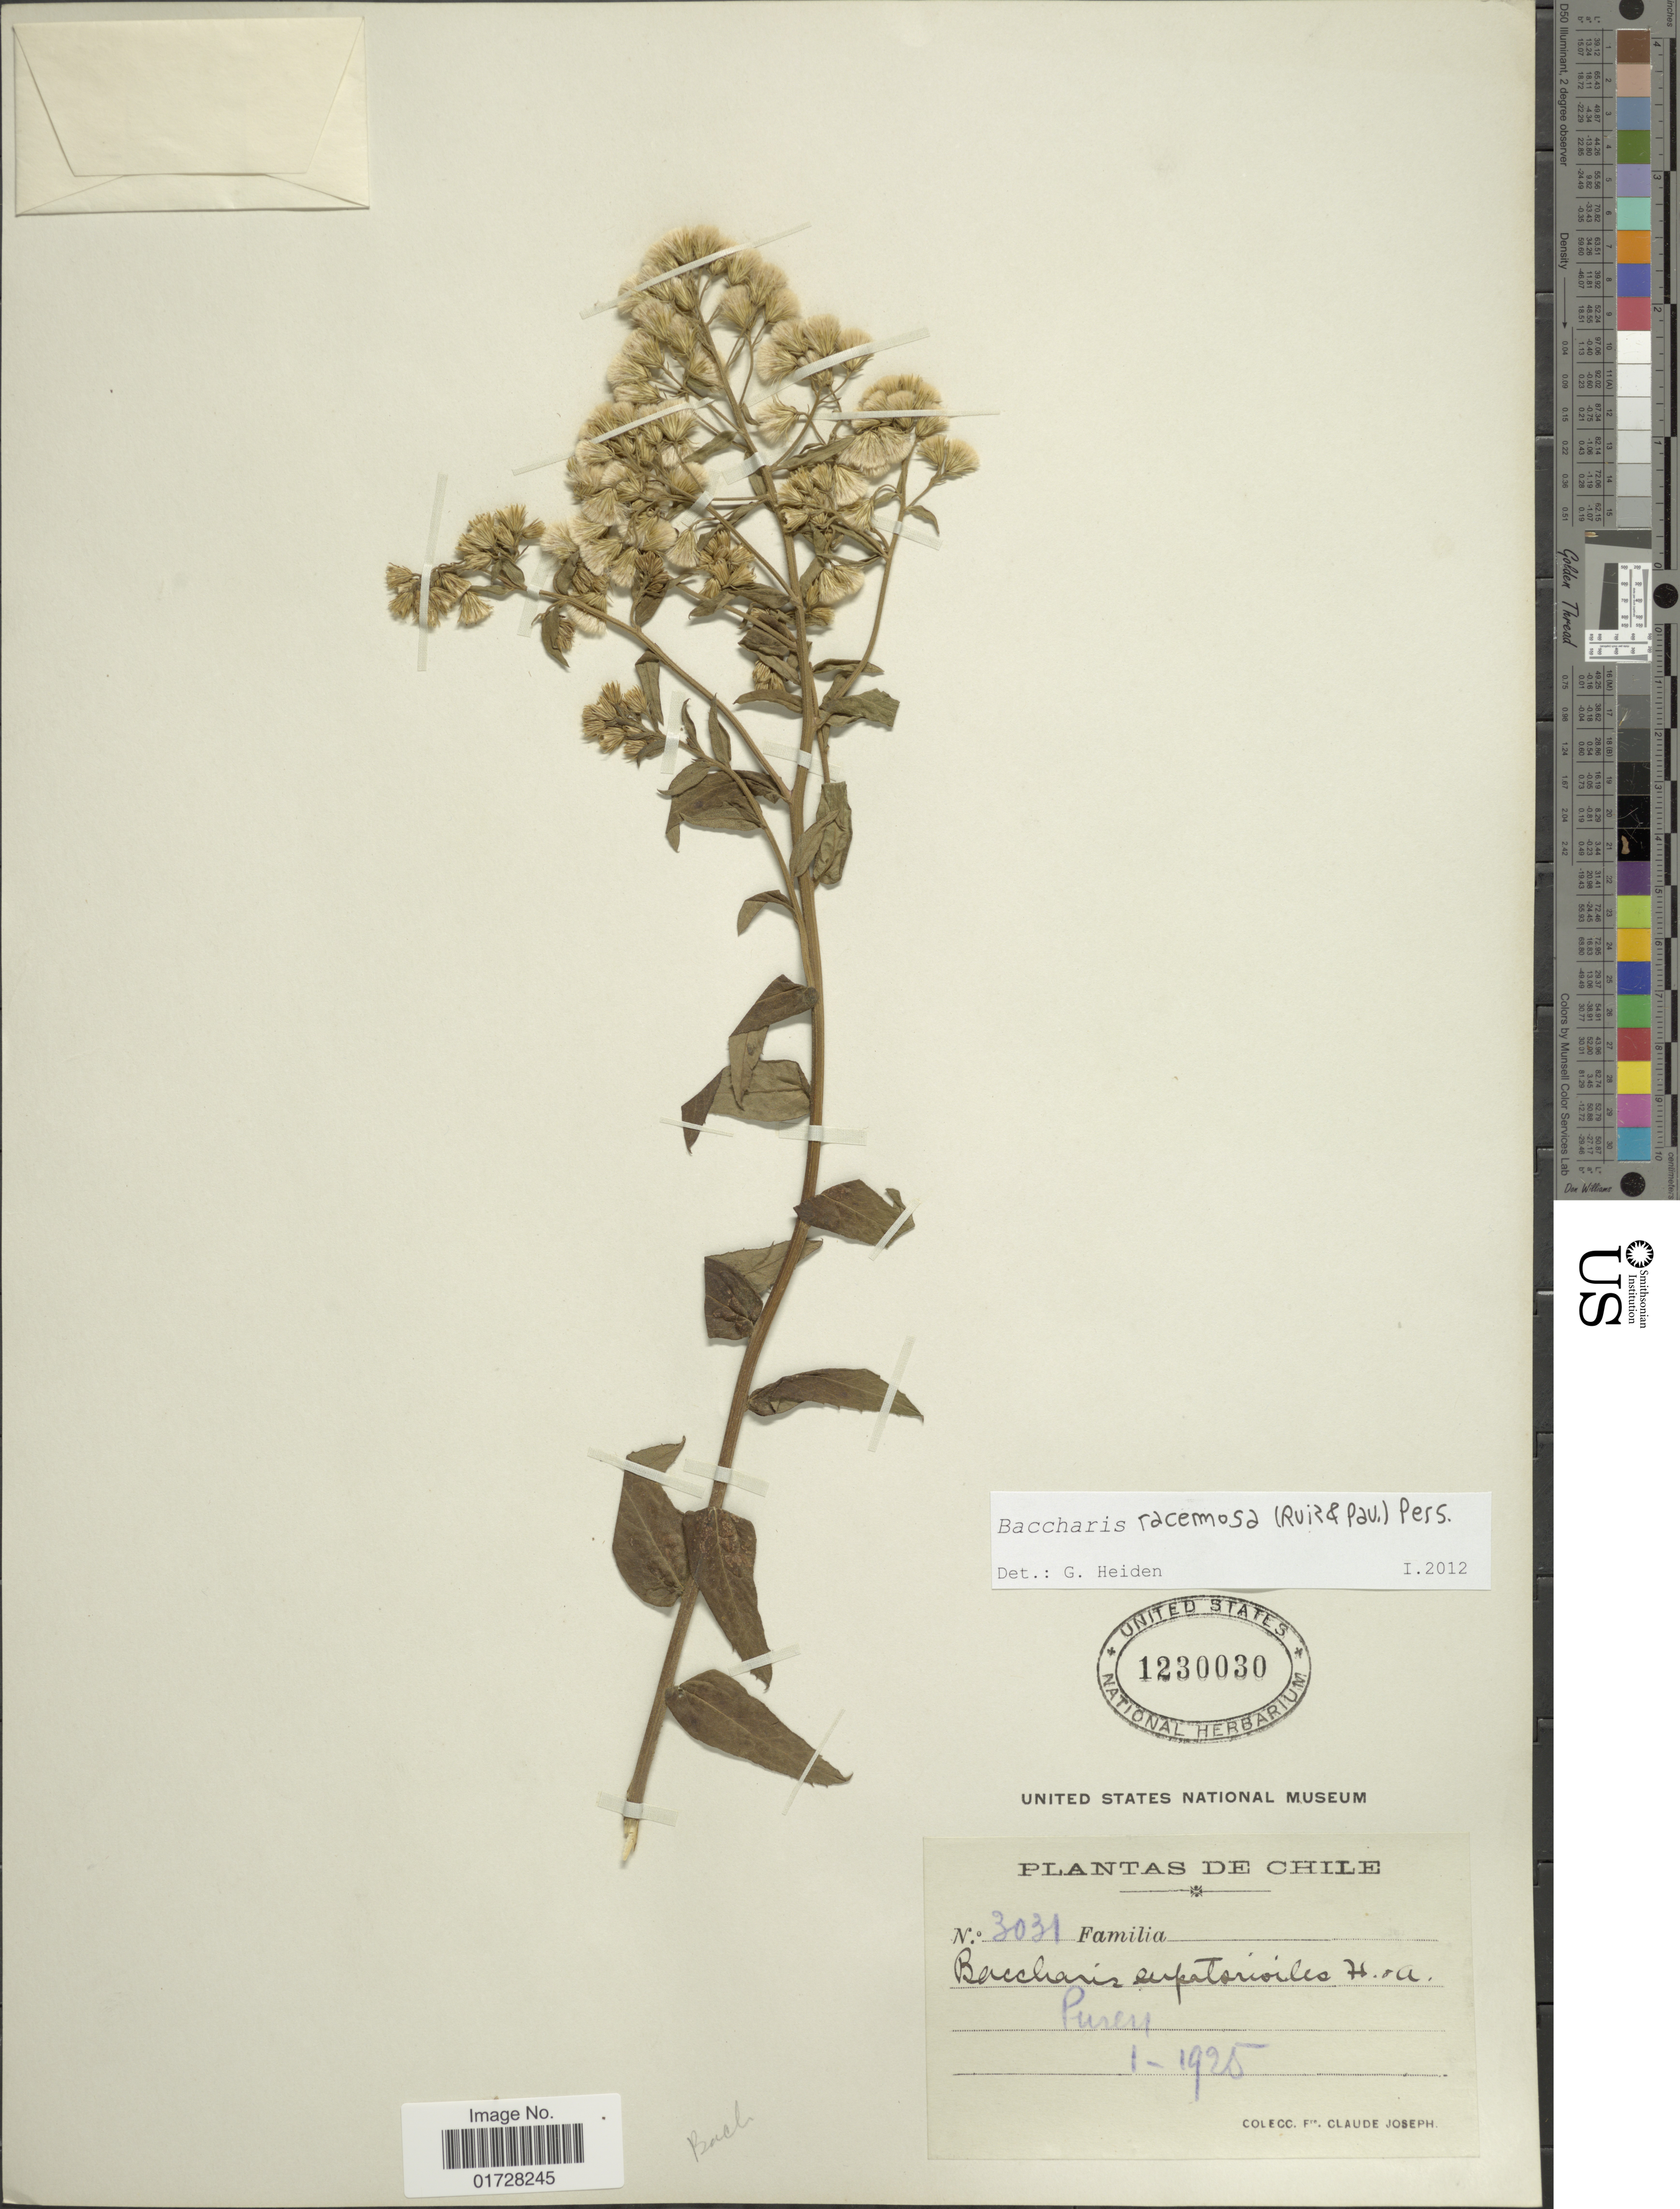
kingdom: Plantae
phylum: Tracheophyta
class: Magnoliopsida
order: Asterales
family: Asteraceae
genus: Baccharis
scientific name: Baccharis racemosa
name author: (Ruiz & Pav.) DC.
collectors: Bro. Claude-Joseph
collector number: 3031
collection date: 1925-01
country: Chile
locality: Puren.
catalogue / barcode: US 1230030